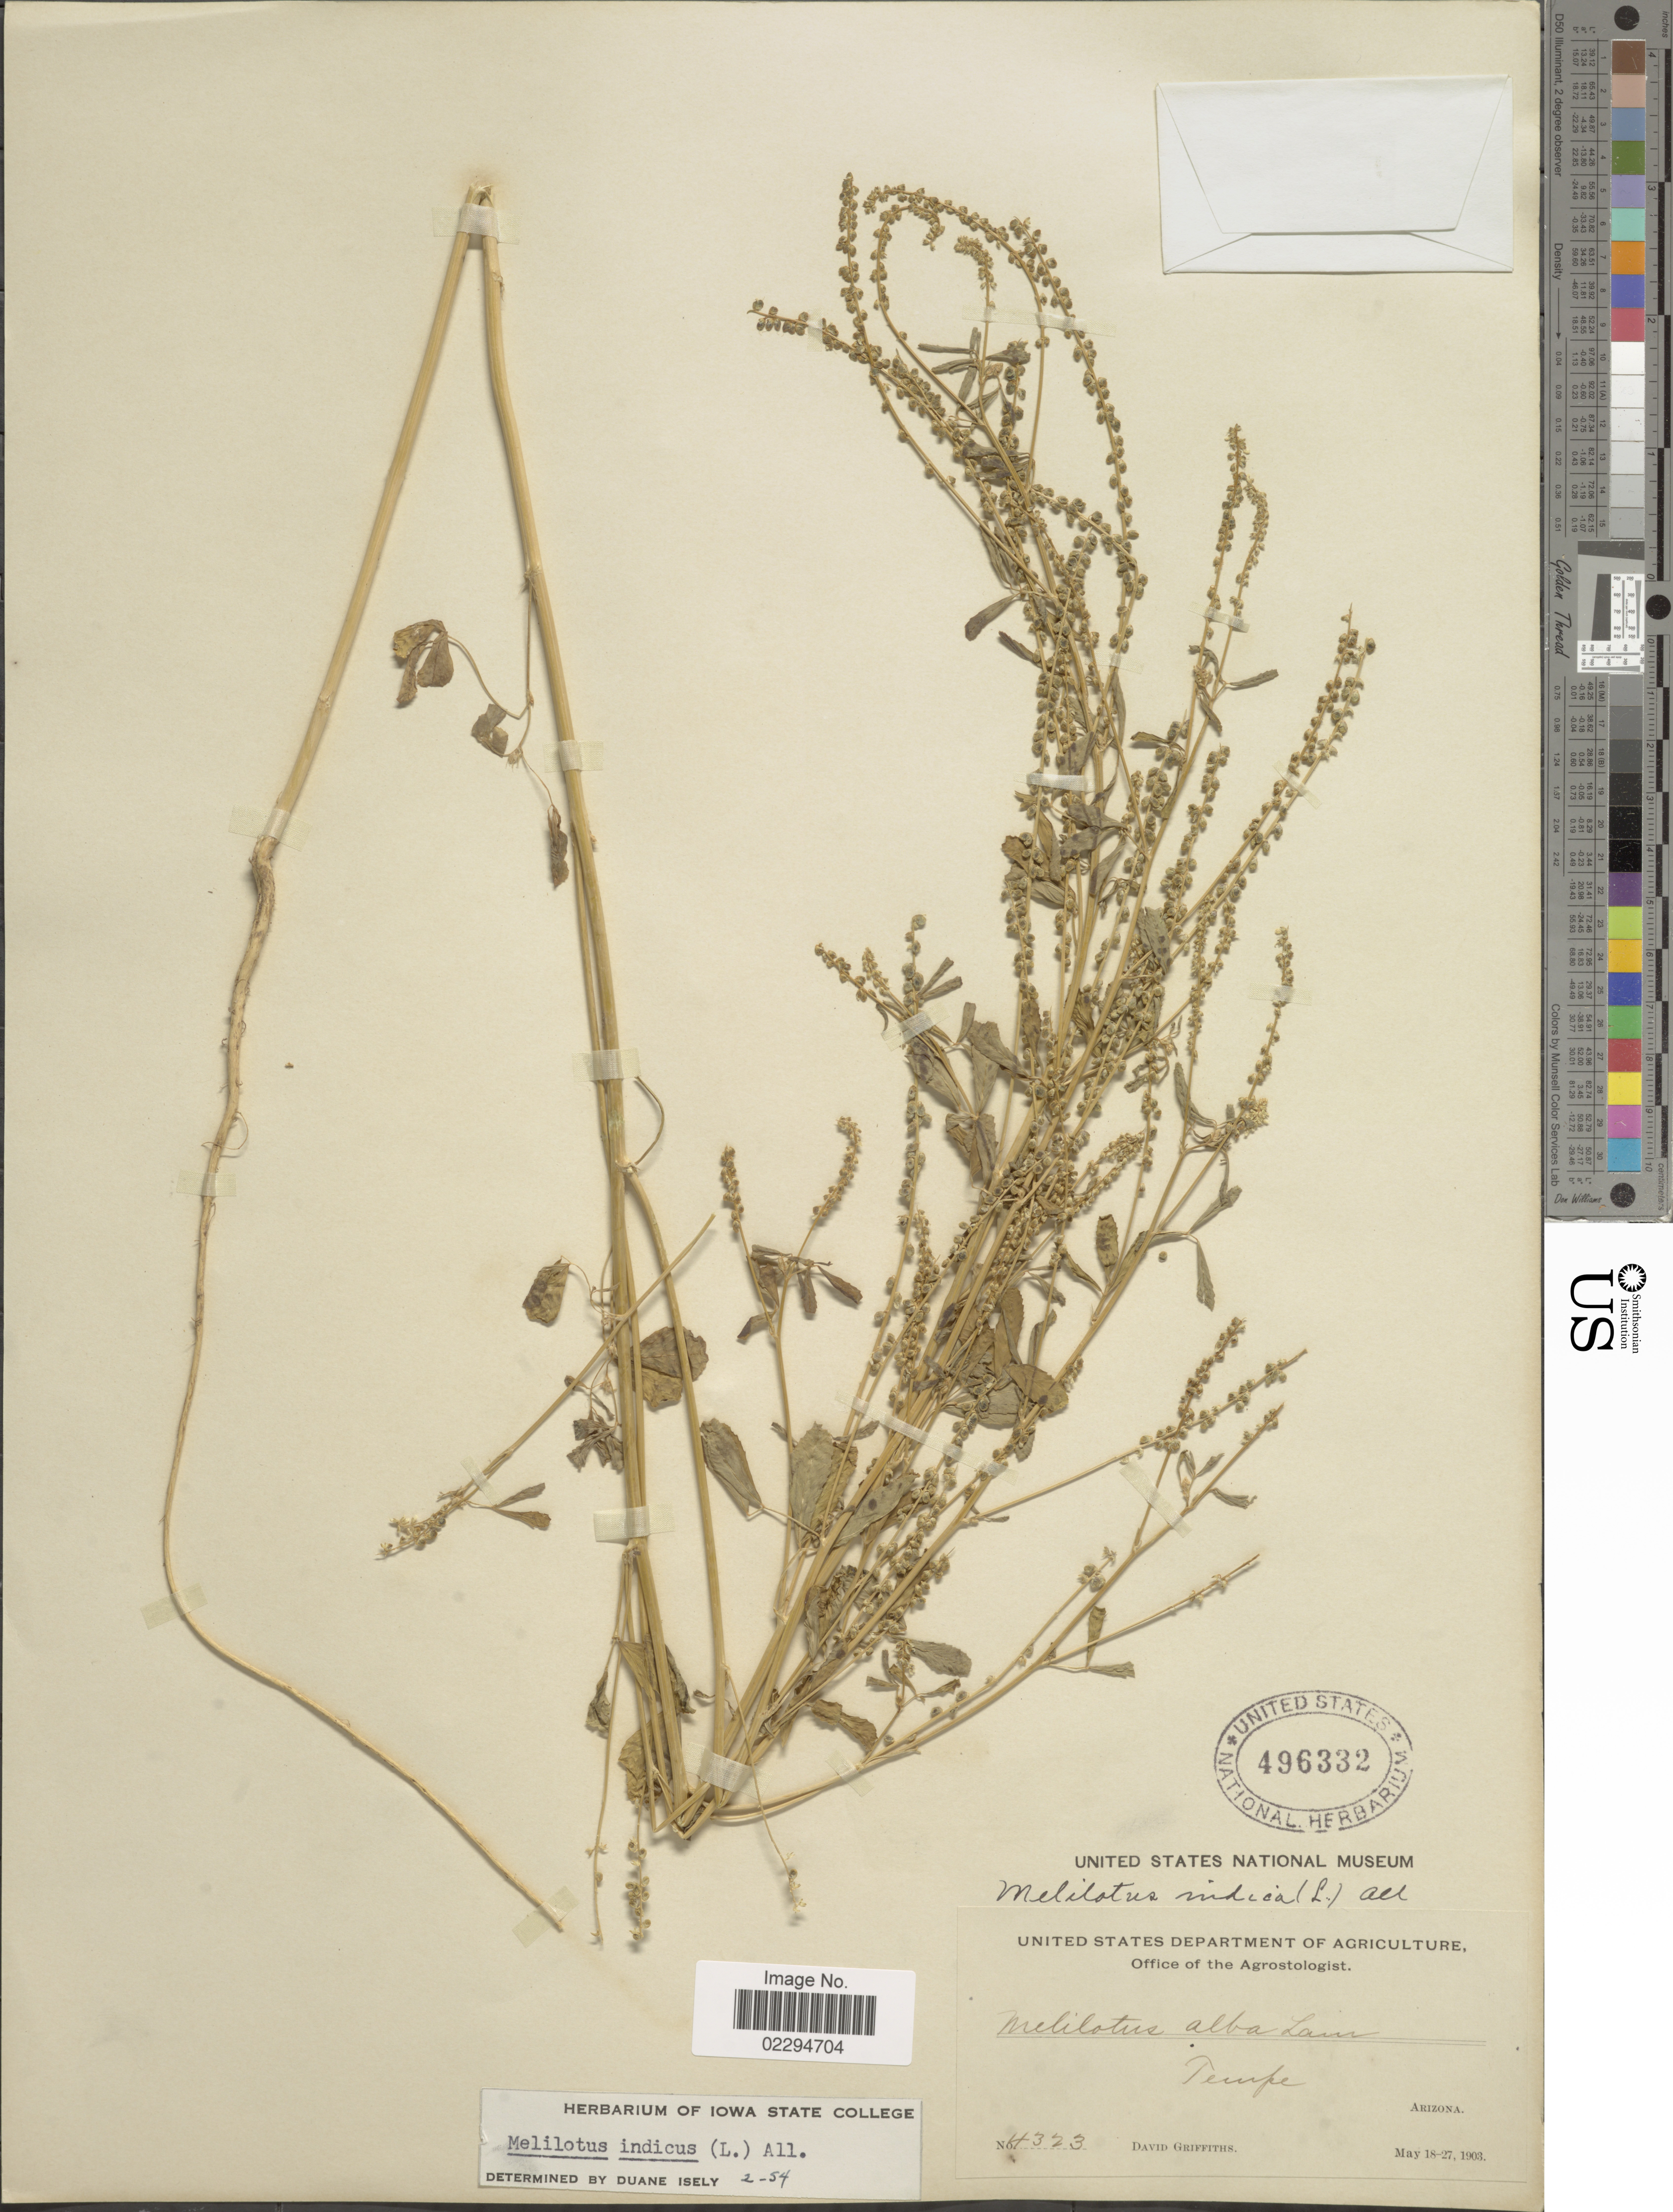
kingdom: Plantae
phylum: Tracheophyta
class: Magnoliopsida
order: Fabales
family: Fabaceae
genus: Melilotus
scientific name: Melilotus indicus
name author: (L.) All.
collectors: D. Griffiths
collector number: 4323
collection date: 1903-05-18/1903-05-27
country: United States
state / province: Arizona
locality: Tempe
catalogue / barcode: US 496332